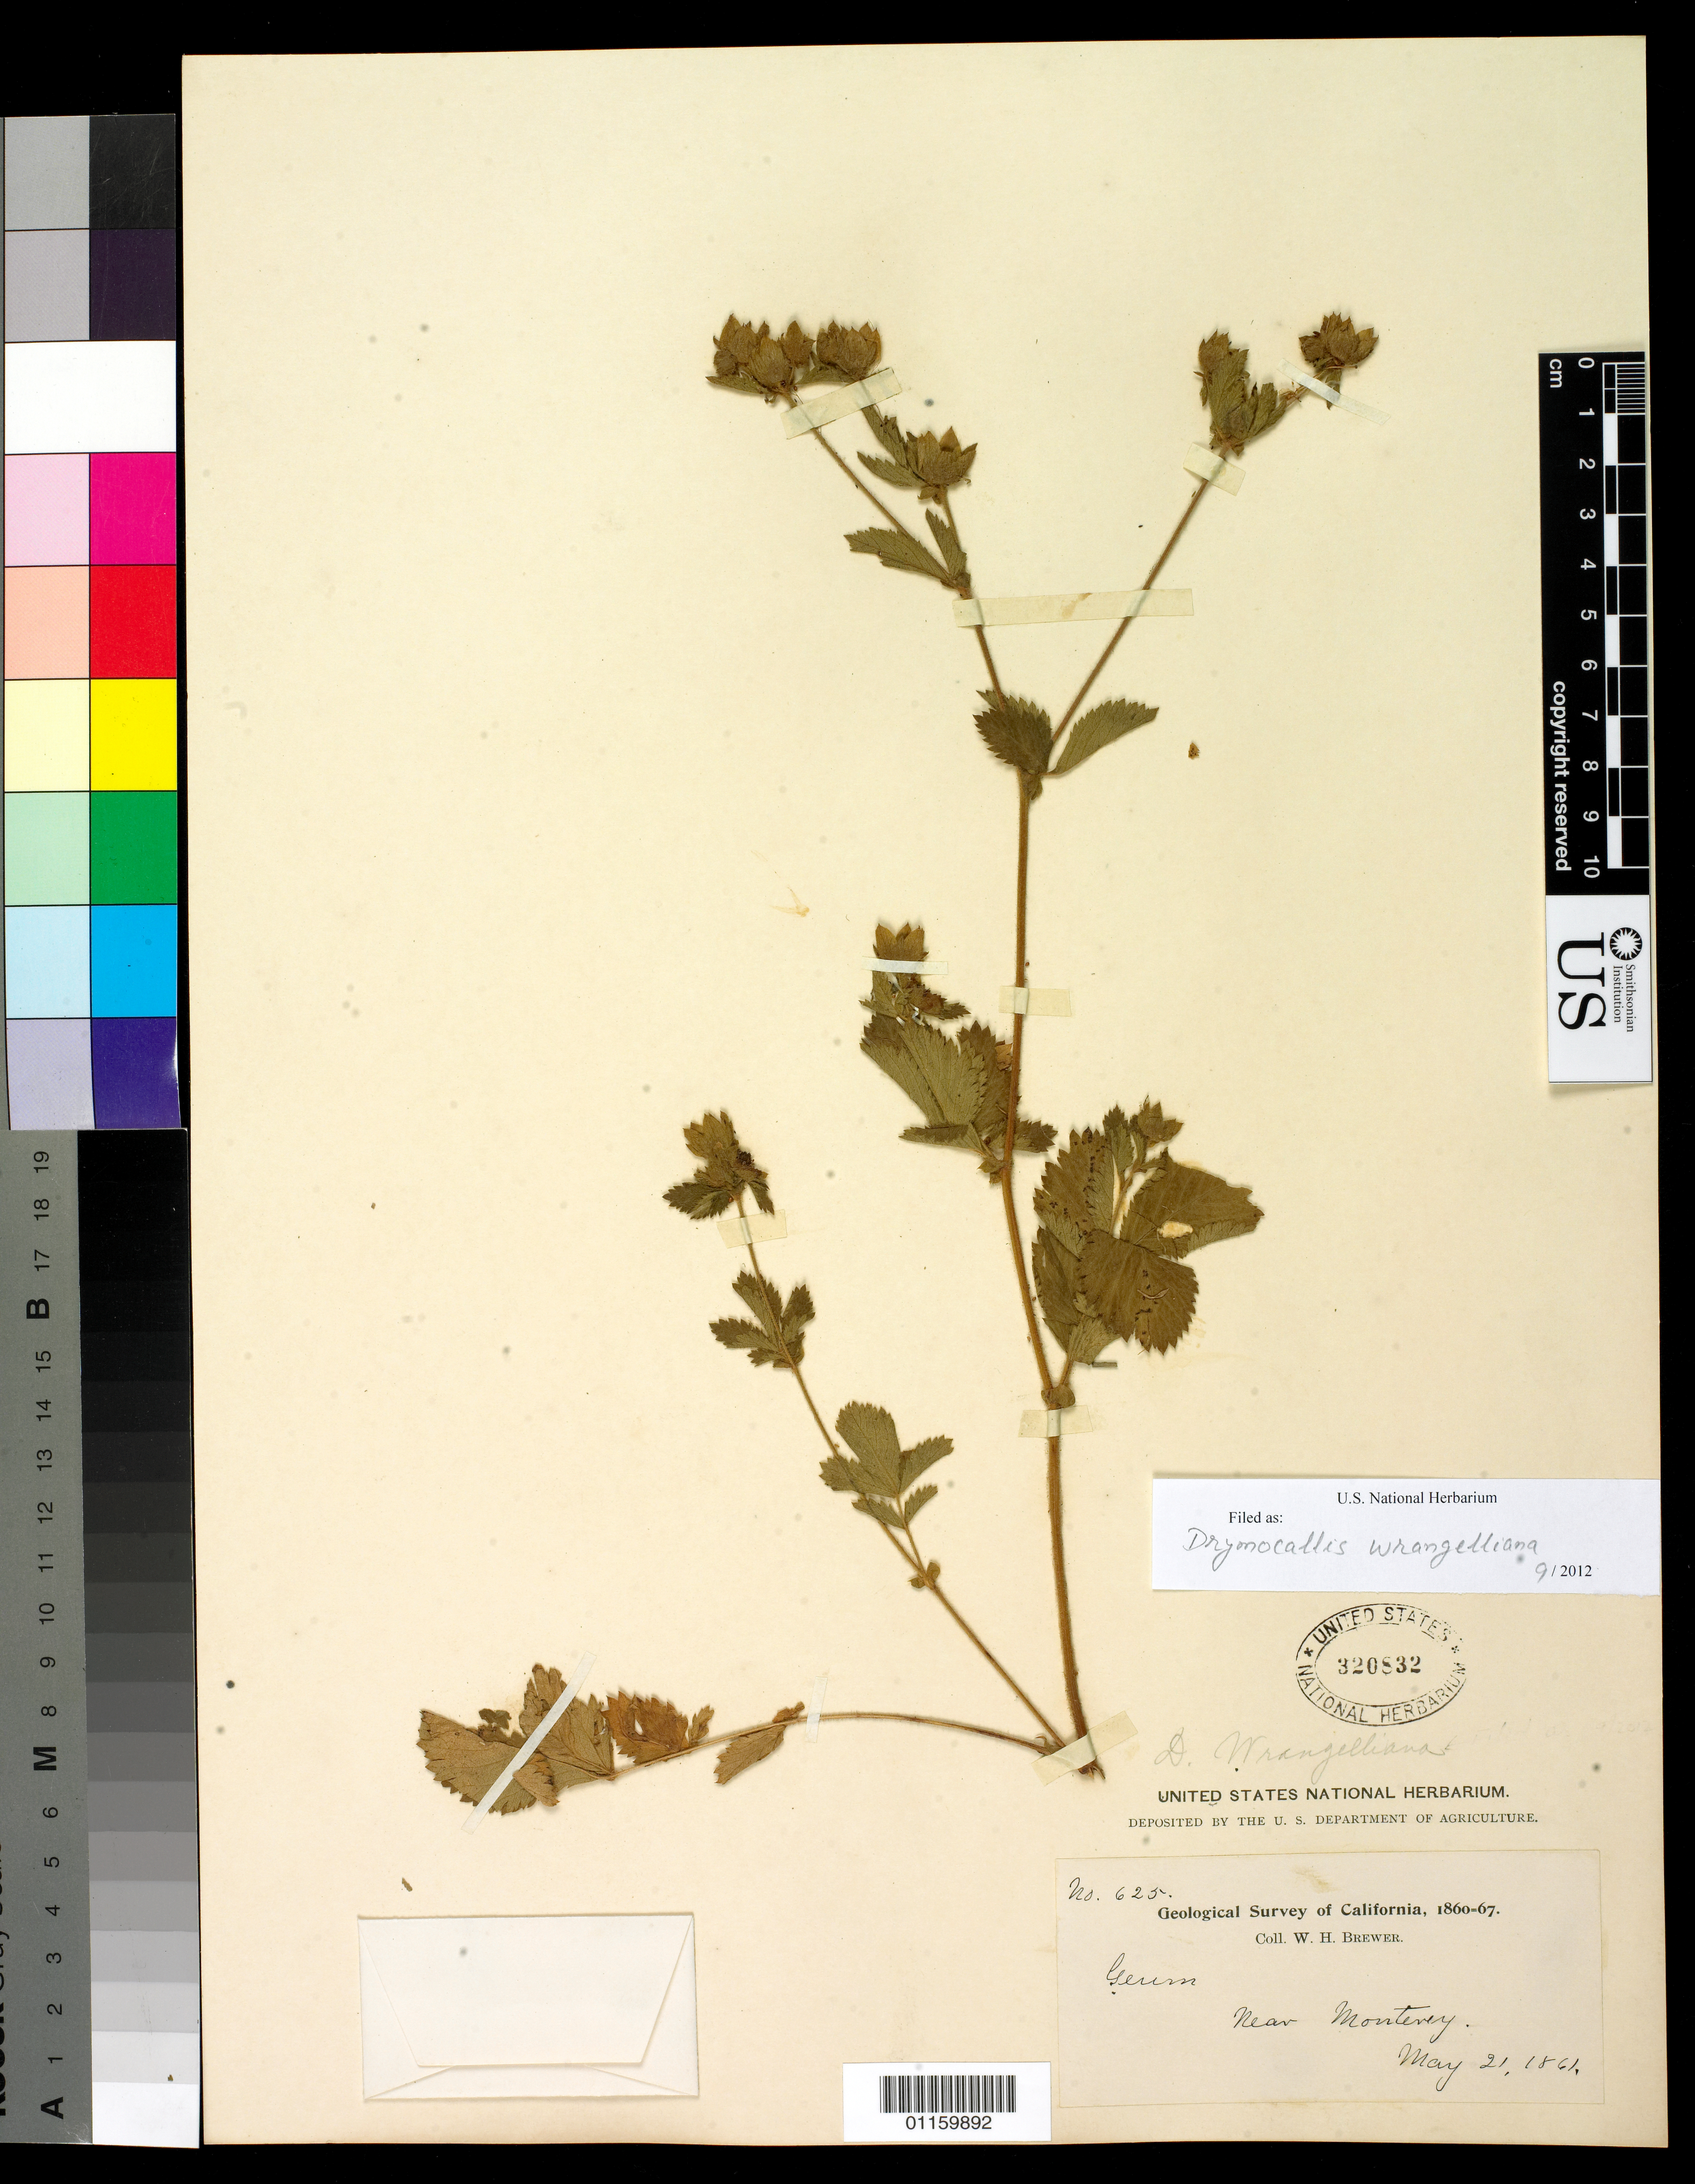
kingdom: Plantae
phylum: Tracheophyta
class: Magnoliopsida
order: Rosales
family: Rosaceae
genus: Drymocallis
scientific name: Drymocallis glandulosa var. wrangelliana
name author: (Greene) Ertter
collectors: W. H. Brewer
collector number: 625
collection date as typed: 21 May 1861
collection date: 1861-05-21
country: United States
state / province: California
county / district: Monterey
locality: Near Monterey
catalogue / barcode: US 320832